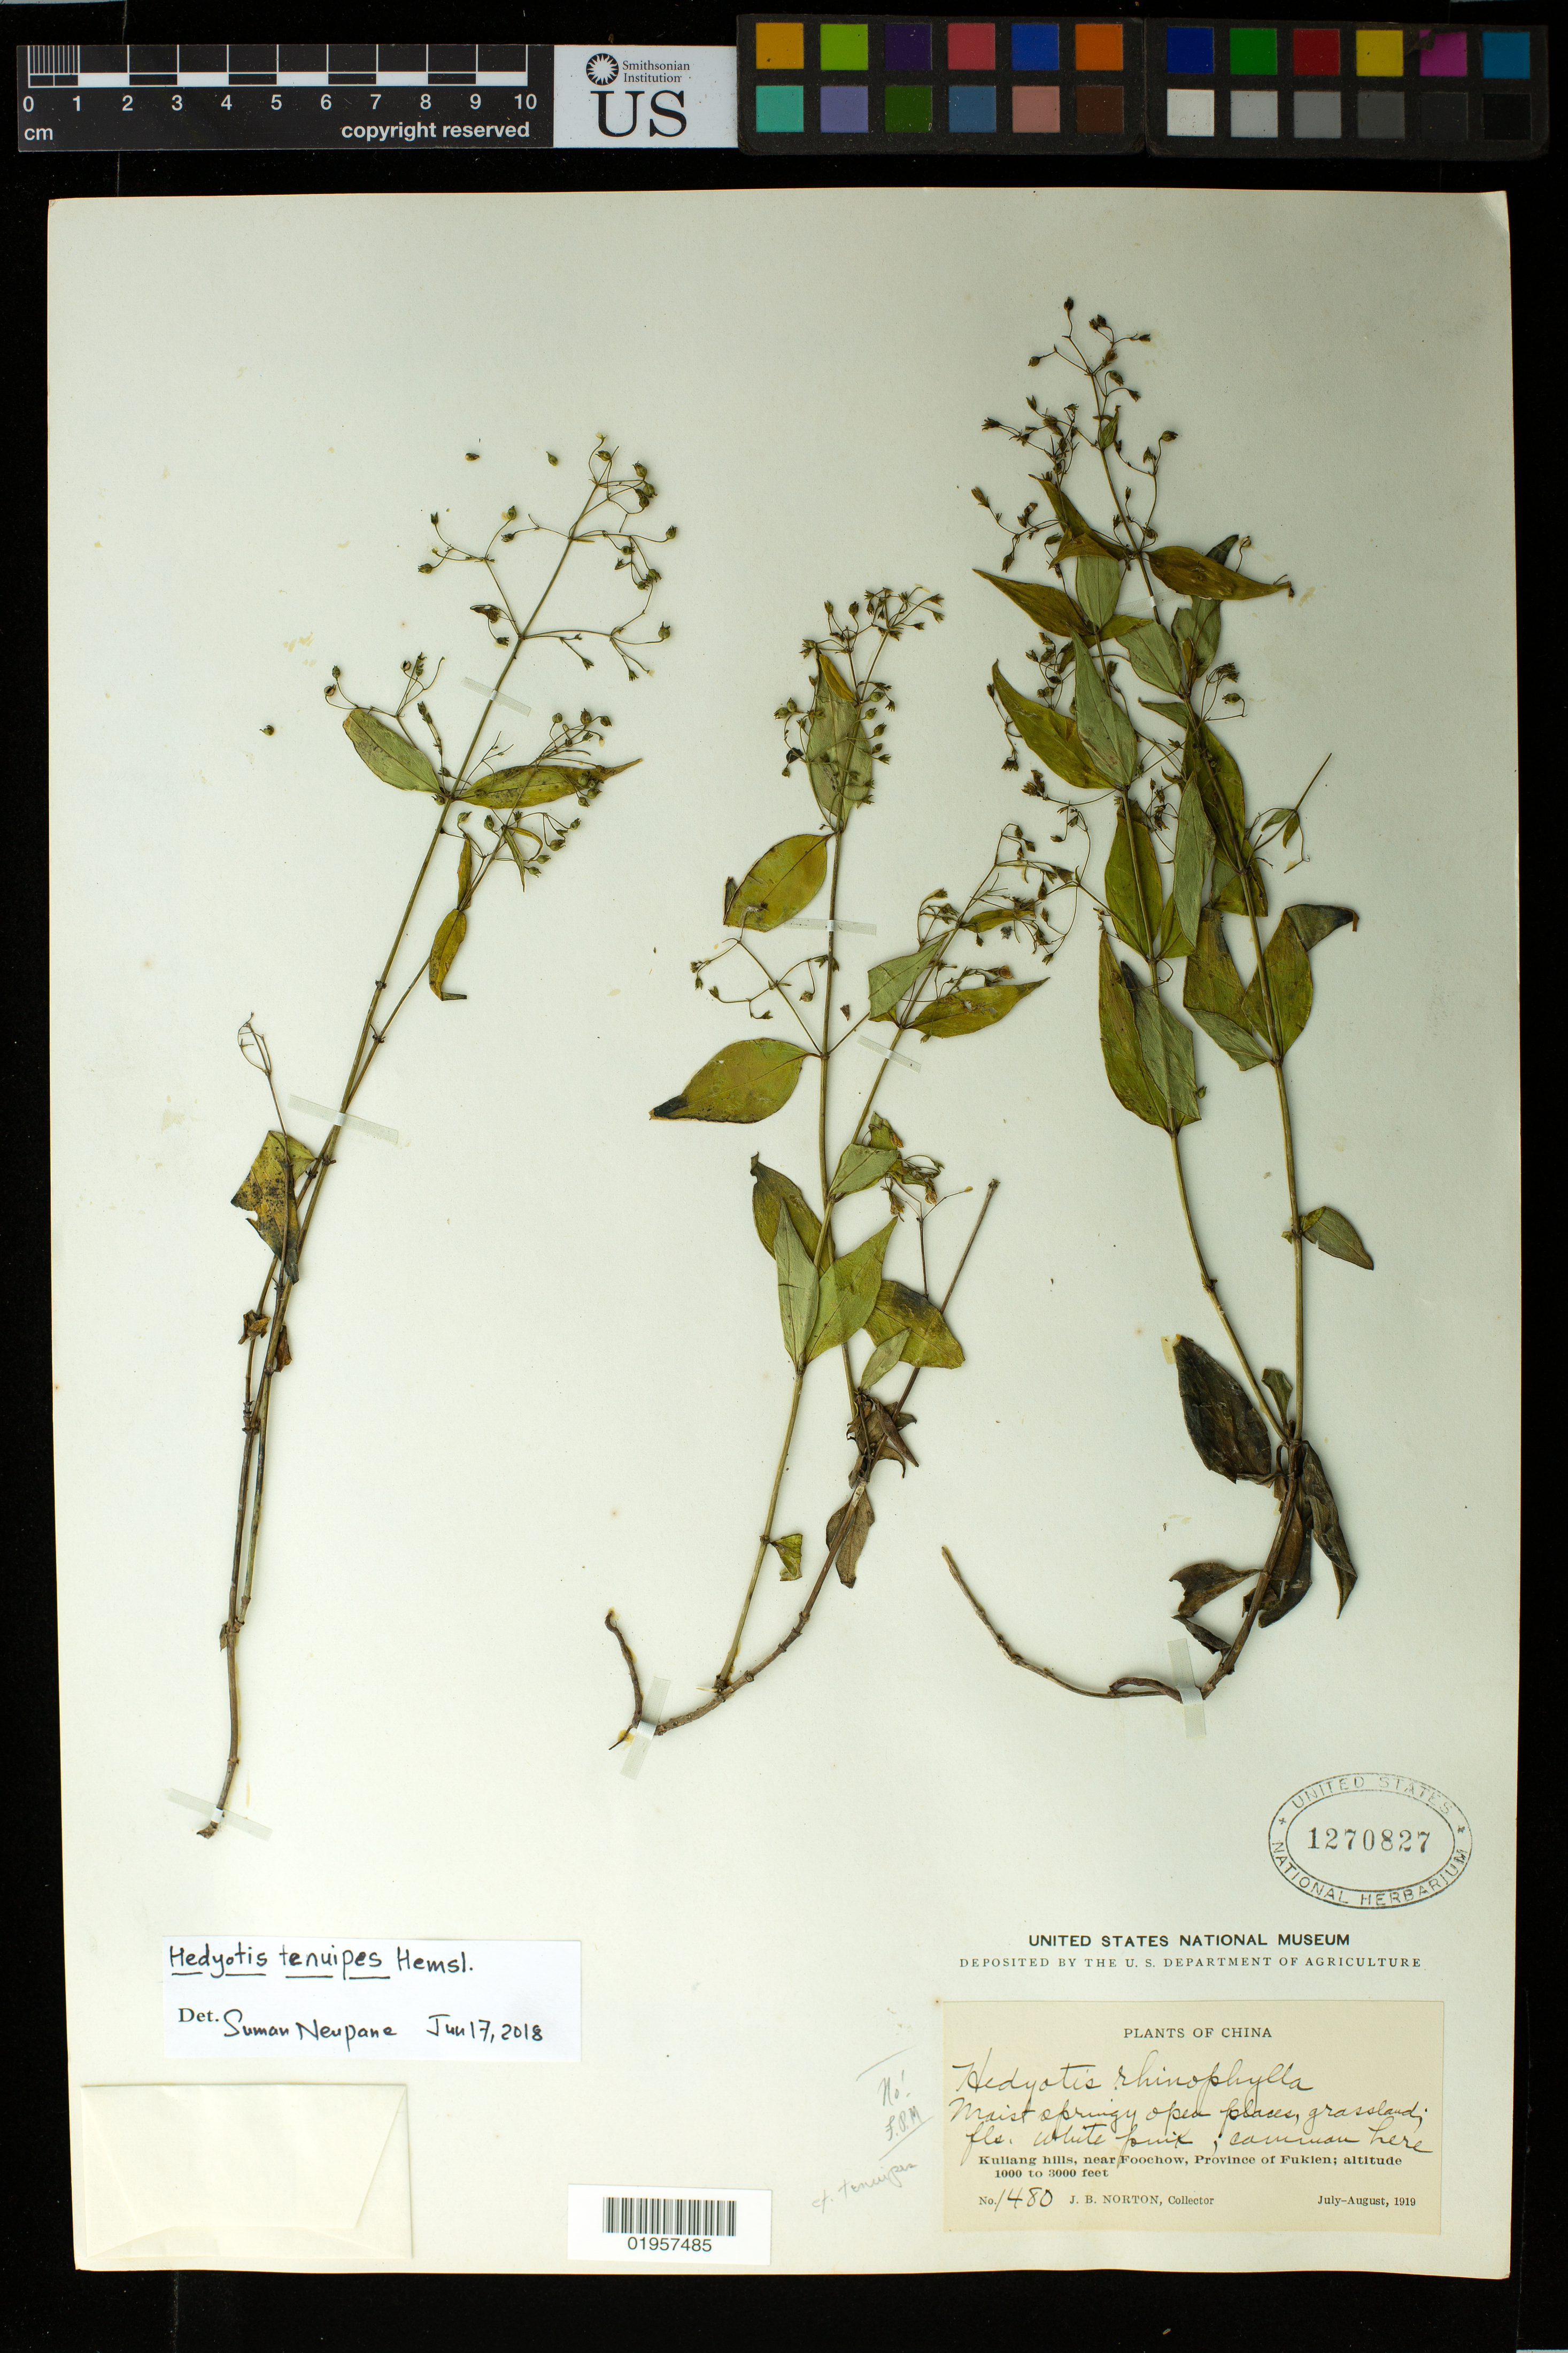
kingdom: Plantae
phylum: Tracheophyta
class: Magnoliopsida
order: Gentianales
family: Rubiaceae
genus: Hedyotis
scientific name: Hedyotis tenuipes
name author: Hemsl. ex F.B. Forbes & Hemsl.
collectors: J. B. Norton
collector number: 1480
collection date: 1919-07/1919-08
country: China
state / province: Fujian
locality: Kuliang hills, near Foochow, Province of Fukien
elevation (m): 305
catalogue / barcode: US 1270827